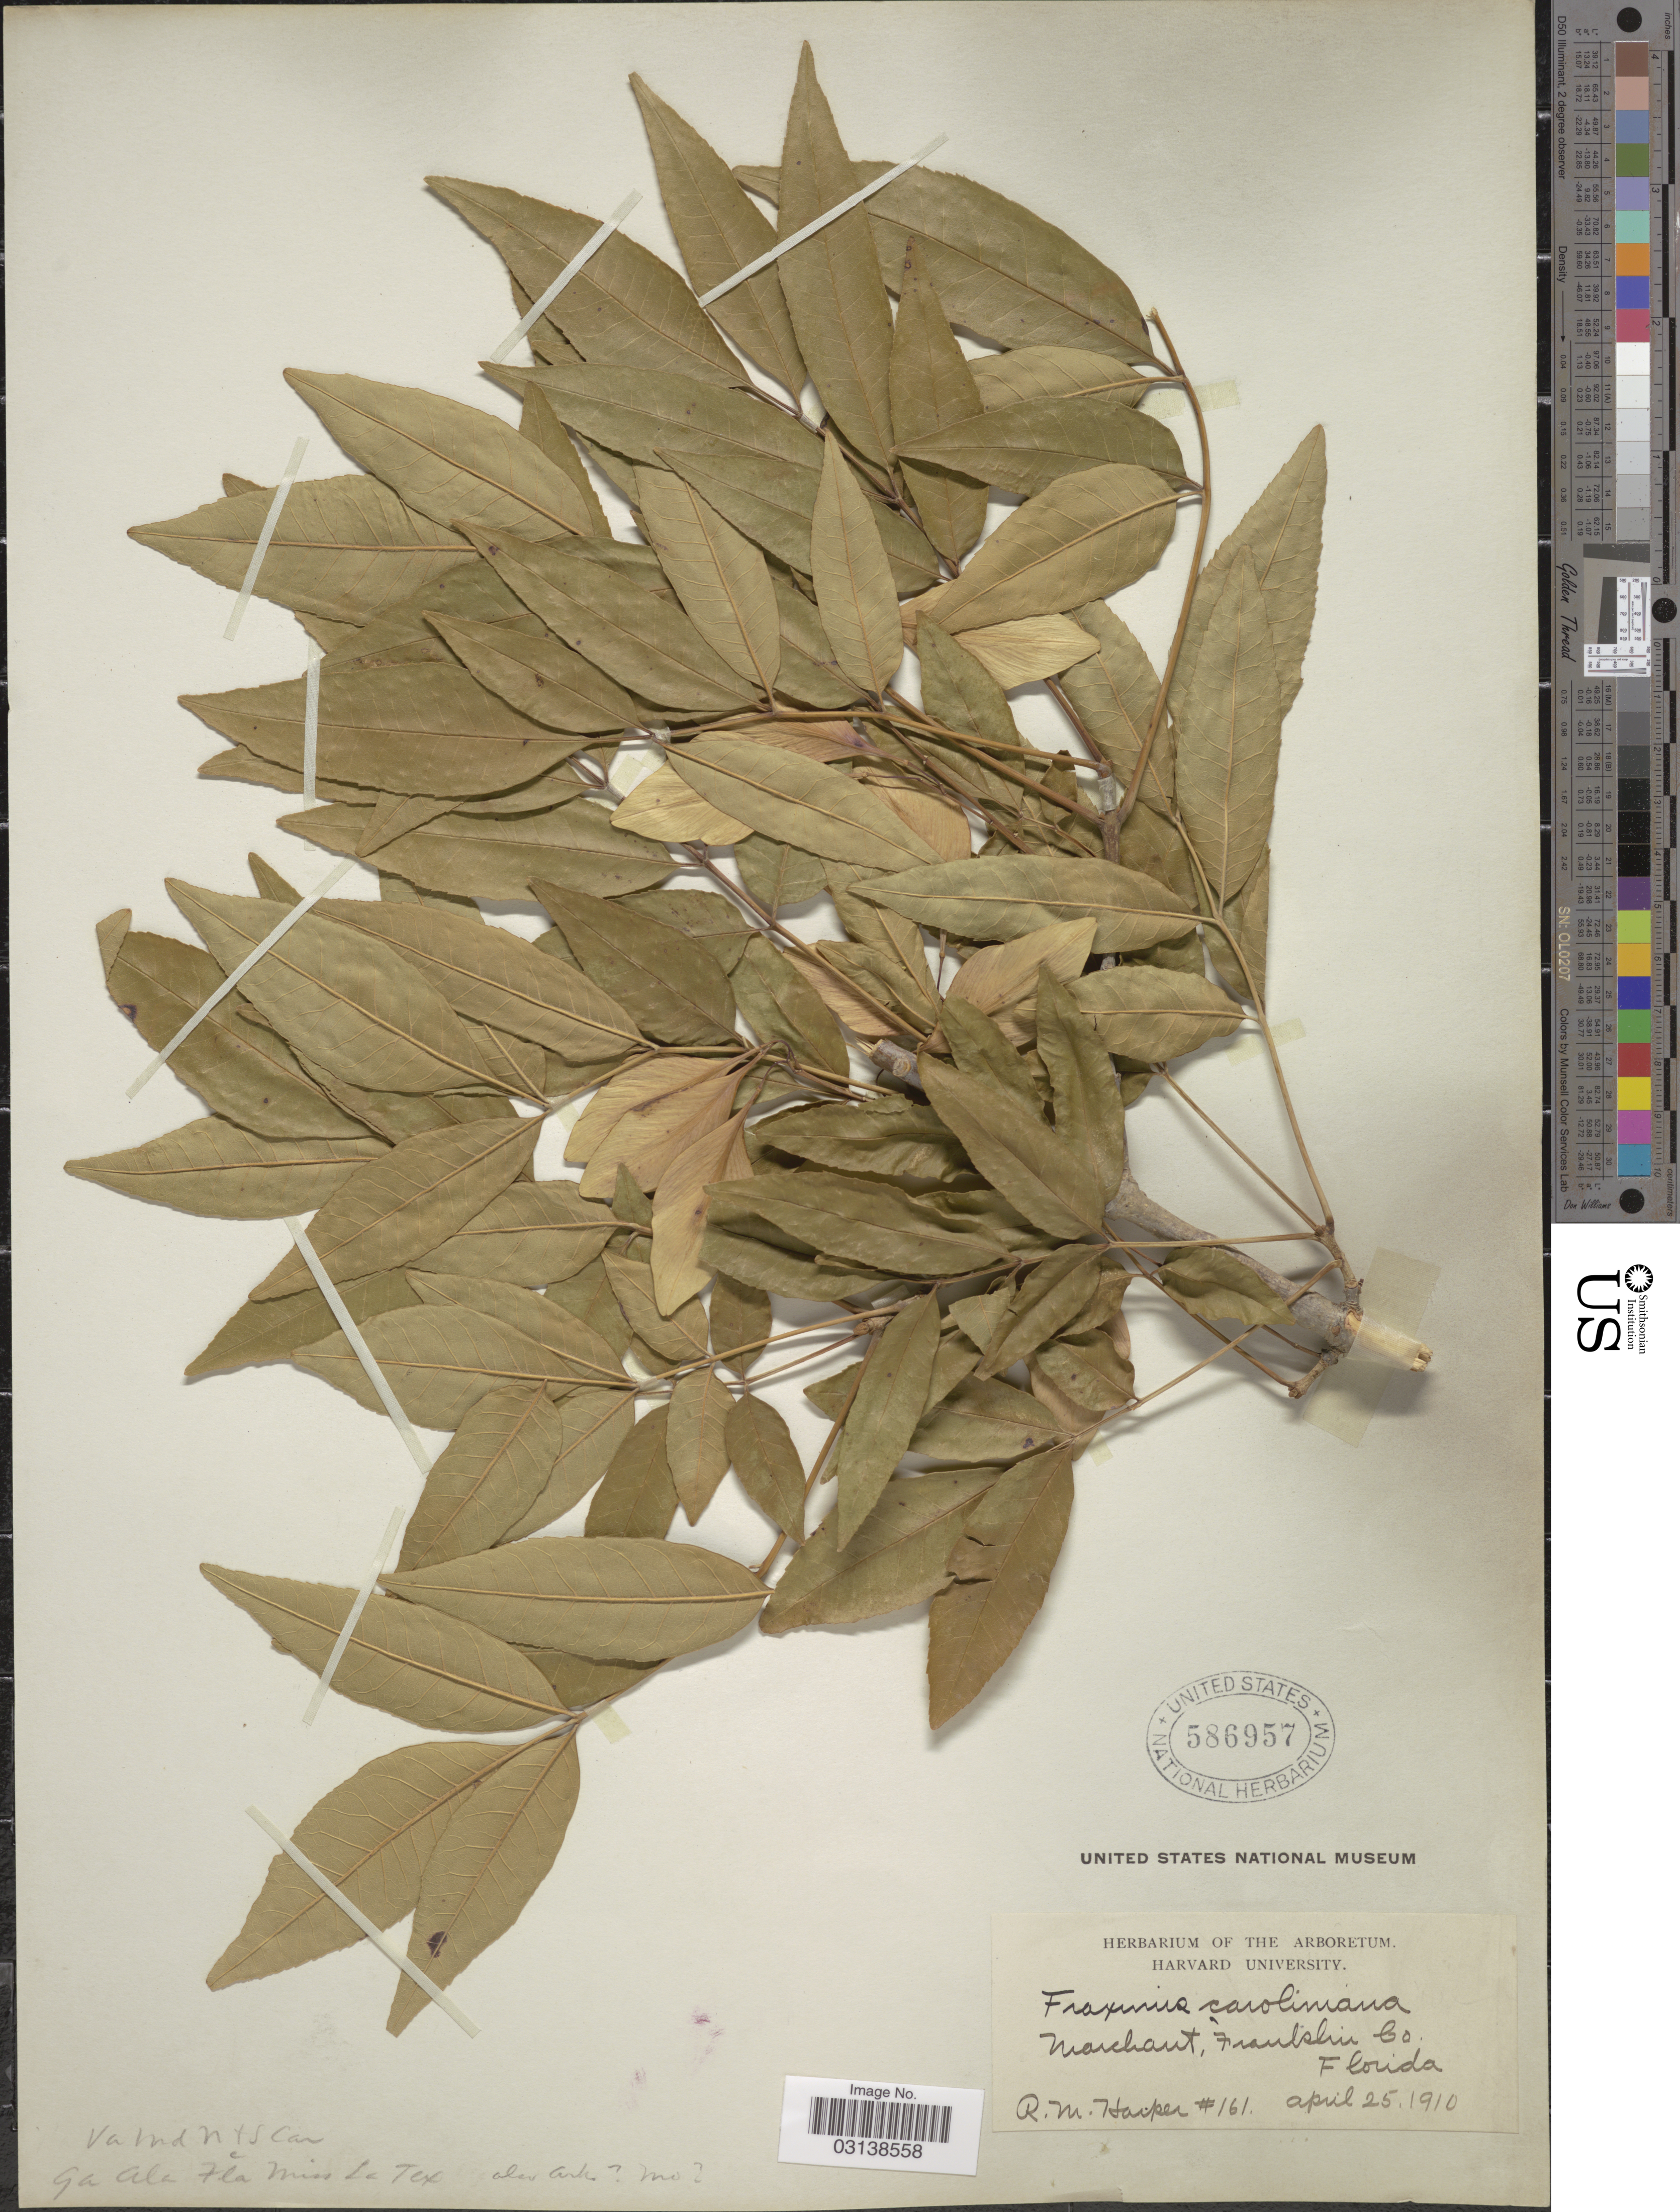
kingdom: Plantae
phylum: Tracheophyta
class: Magnoliopsida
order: Lamiales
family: Oleaceae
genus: Fraxinus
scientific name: Fraxinus caroliniana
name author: Mill.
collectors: R. Harper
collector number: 161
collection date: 1910-04-25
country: United States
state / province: Florida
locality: Marchant, Franklin Co.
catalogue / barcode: US 586957